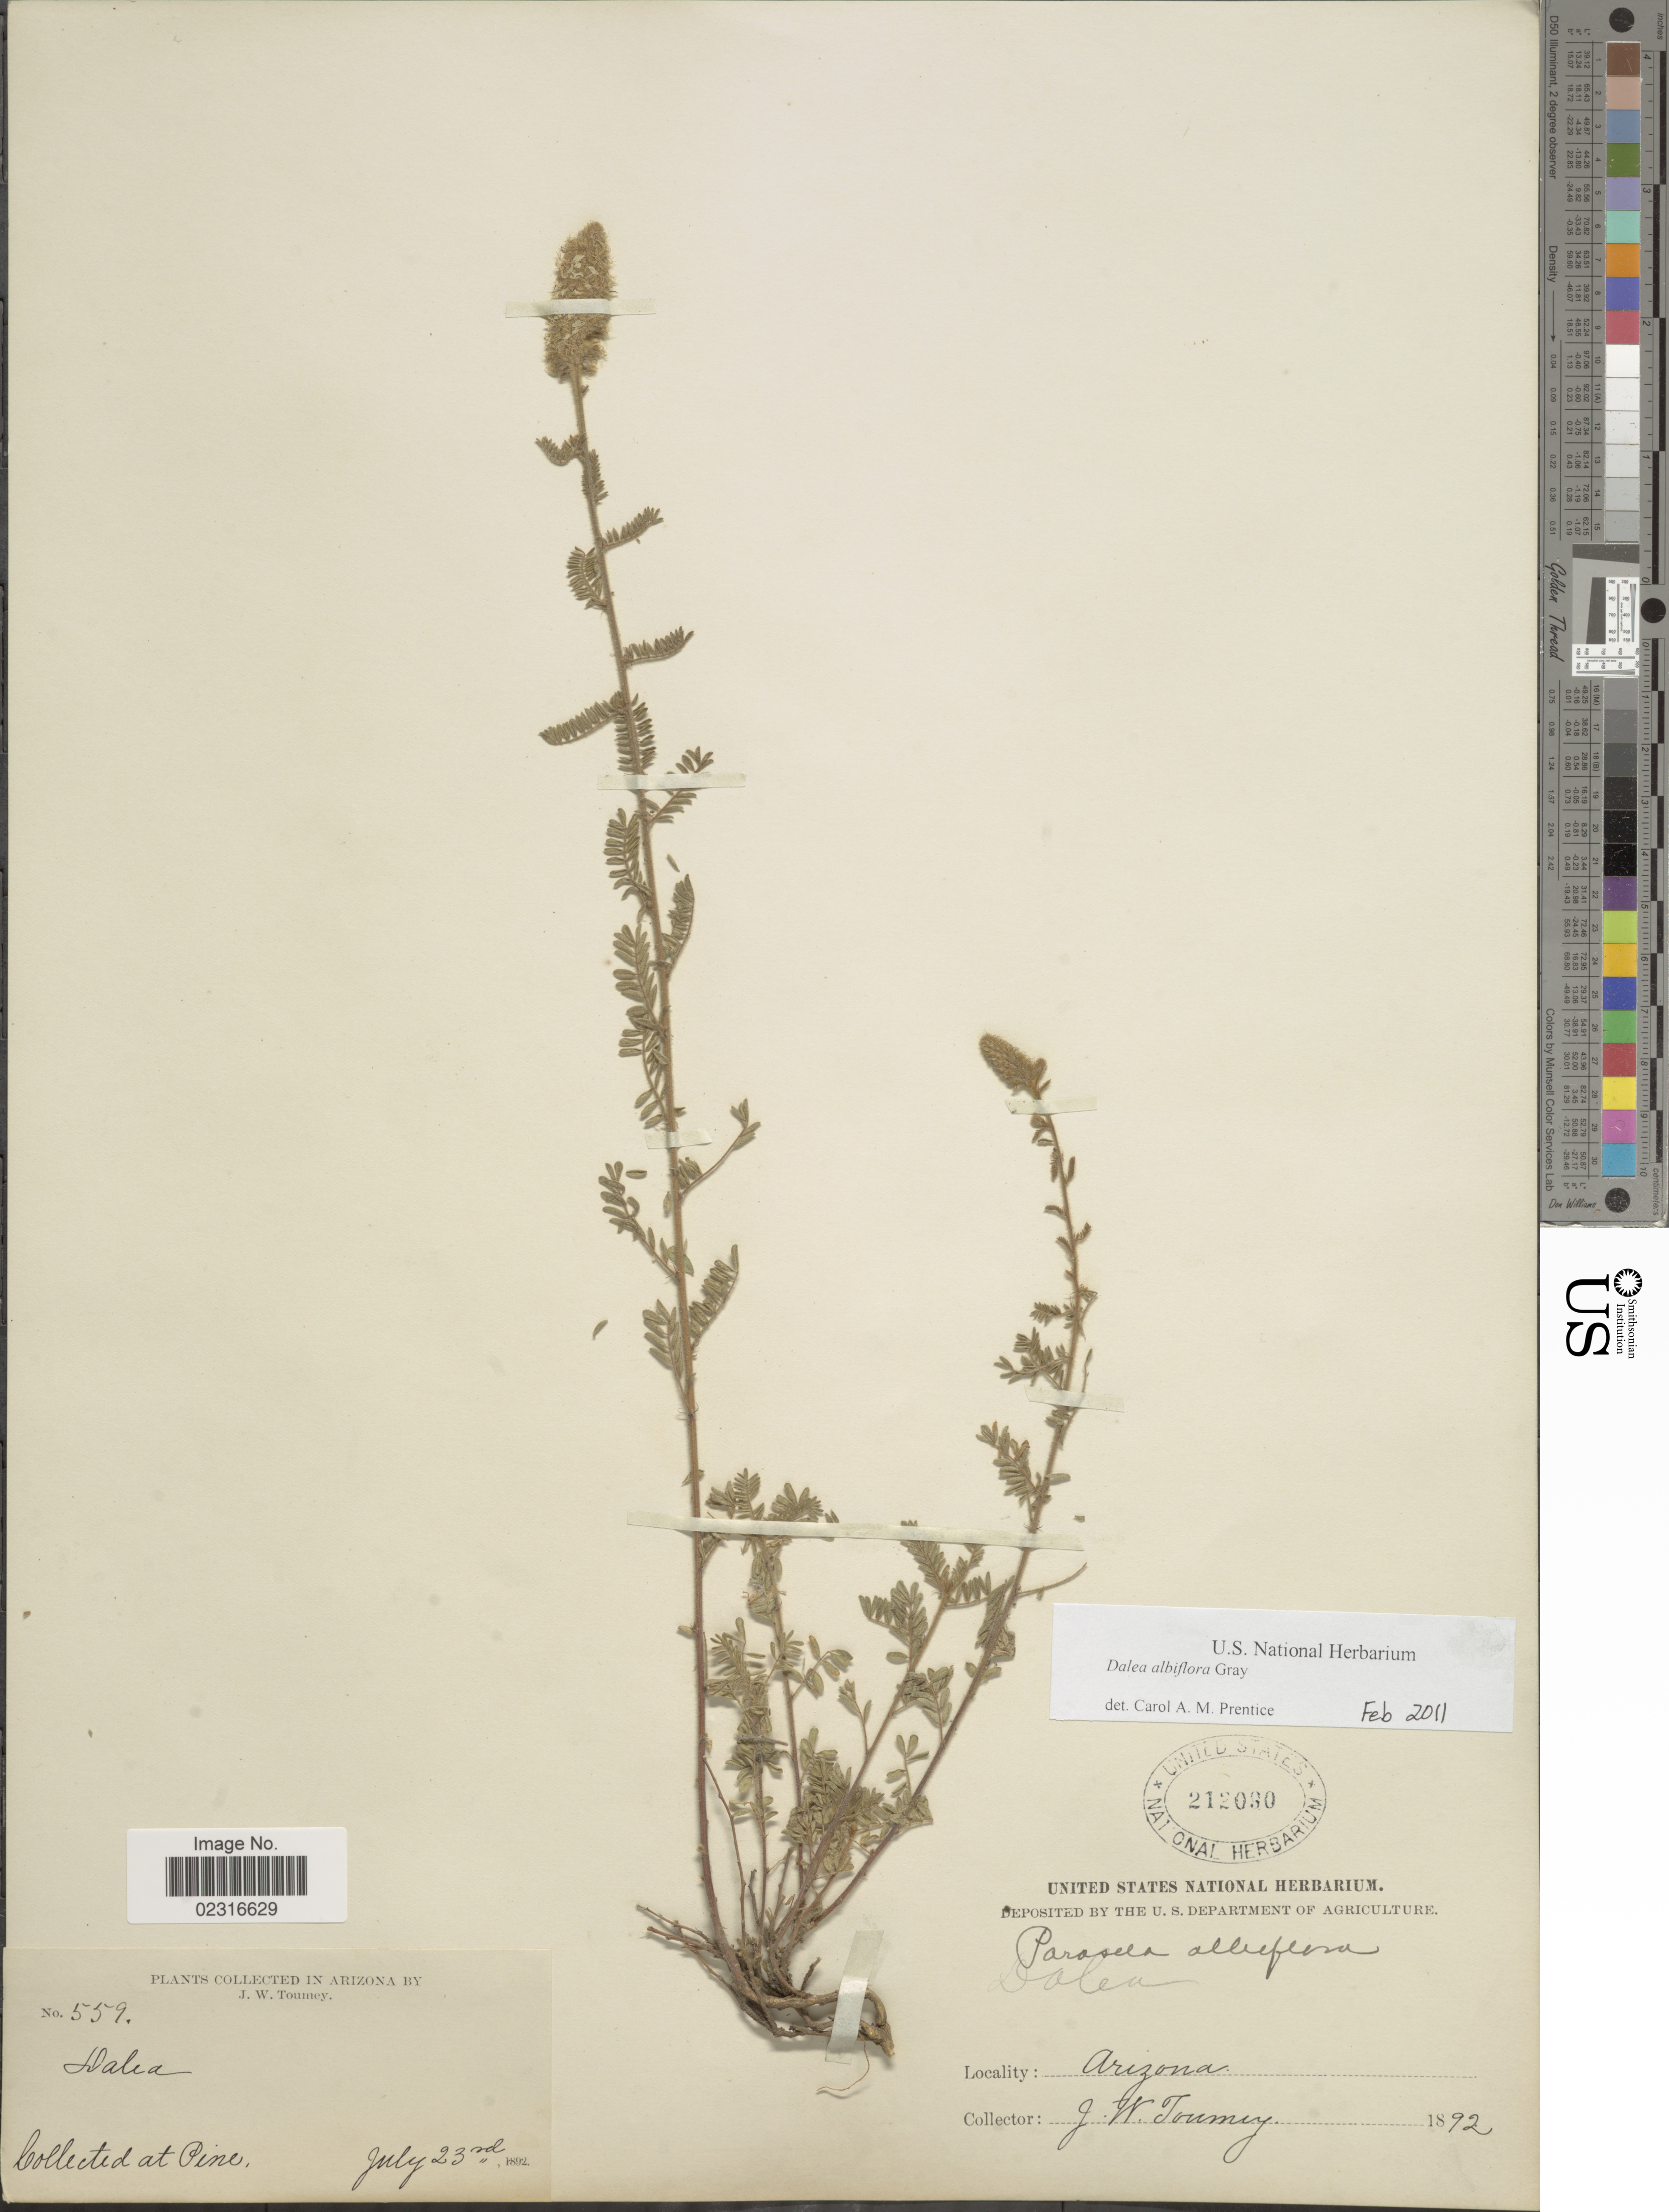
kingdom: Plantae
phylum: Tracheophyta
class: Magnoliopsida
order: Fabales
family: Fabaceae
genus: Dalea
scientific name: Dalea albiflora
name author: A. Gray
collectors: J. Tourney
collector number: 559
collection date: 1892-07-23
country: United States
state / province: Arizona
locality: At pine.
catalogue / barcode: US 212090